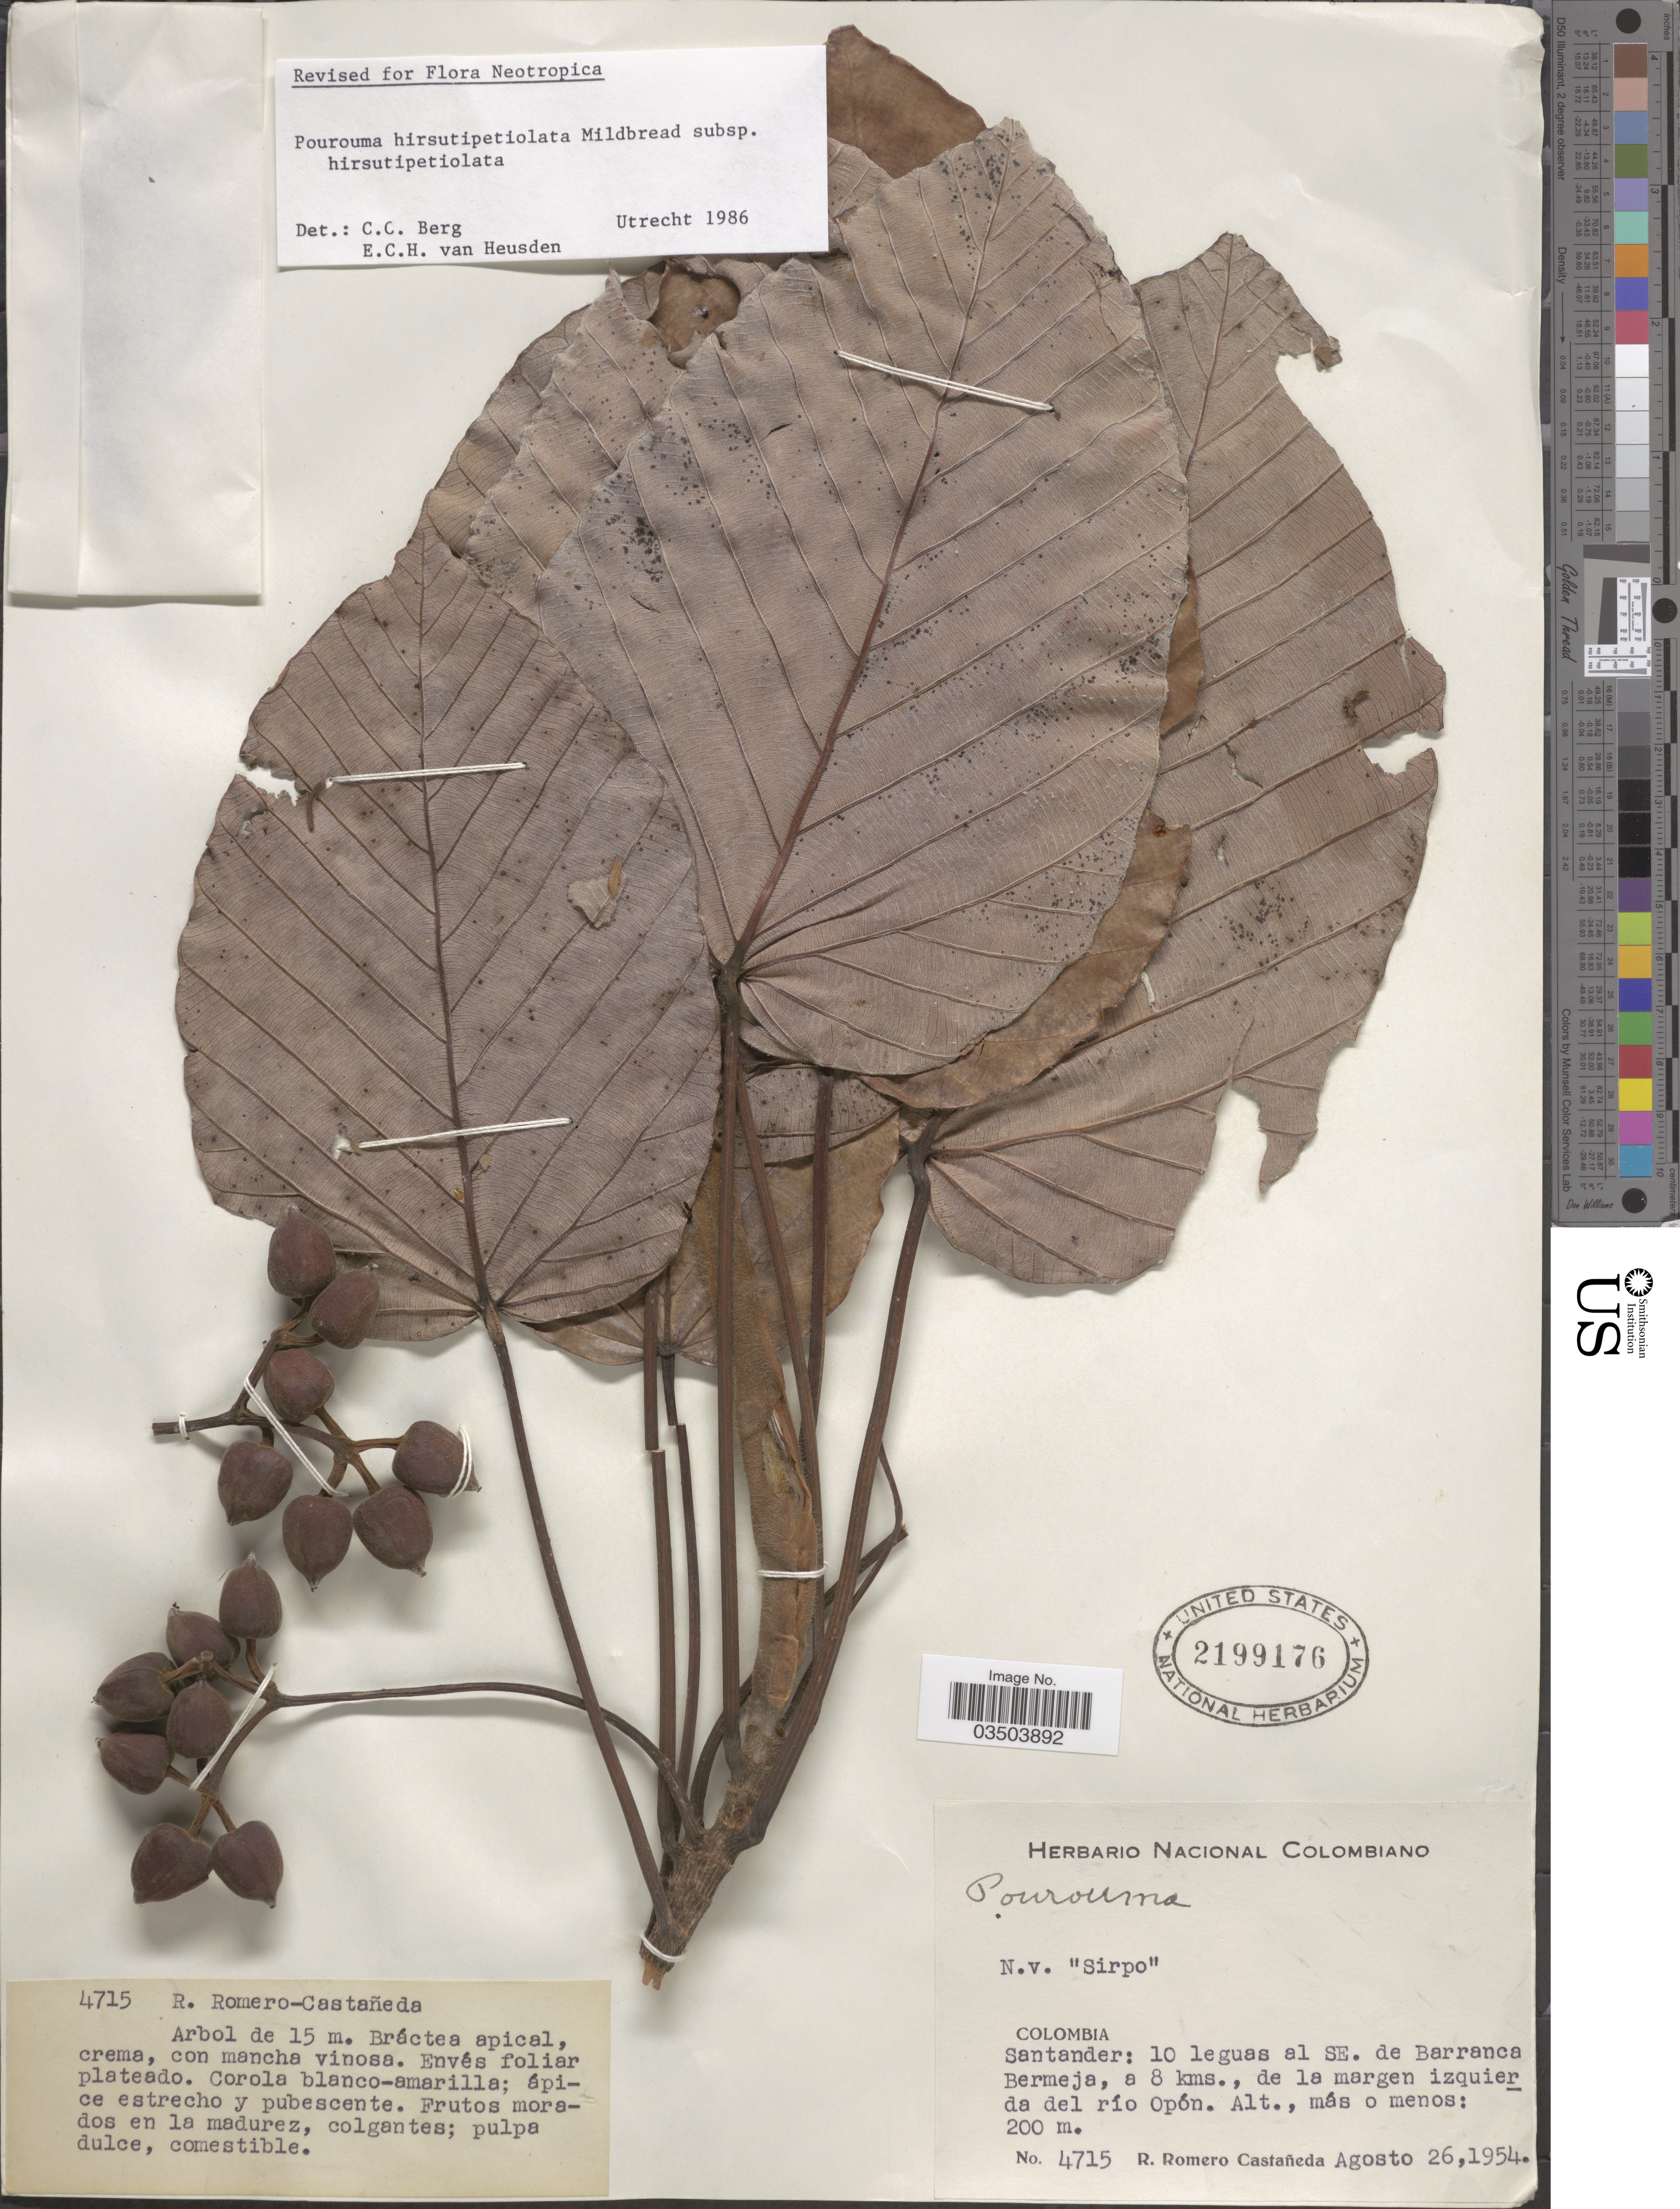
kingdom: Plantae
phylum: Tracheophyta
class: Magnoliopsida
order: Rosales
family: Urticaceae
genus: Pourouma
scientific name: Pourouma hirsutipetiolata subsp. hirsutipetiolata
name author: Mildbr.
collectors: R. Romero Castañeda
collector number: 4715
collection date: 1954-08-26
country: Colombia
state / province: Santander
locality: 10 leguas al SE. de Barranca Bermeja, a 8 kms., de la margen izquierda del río Opón.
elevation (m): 200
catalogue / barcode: US 2199176